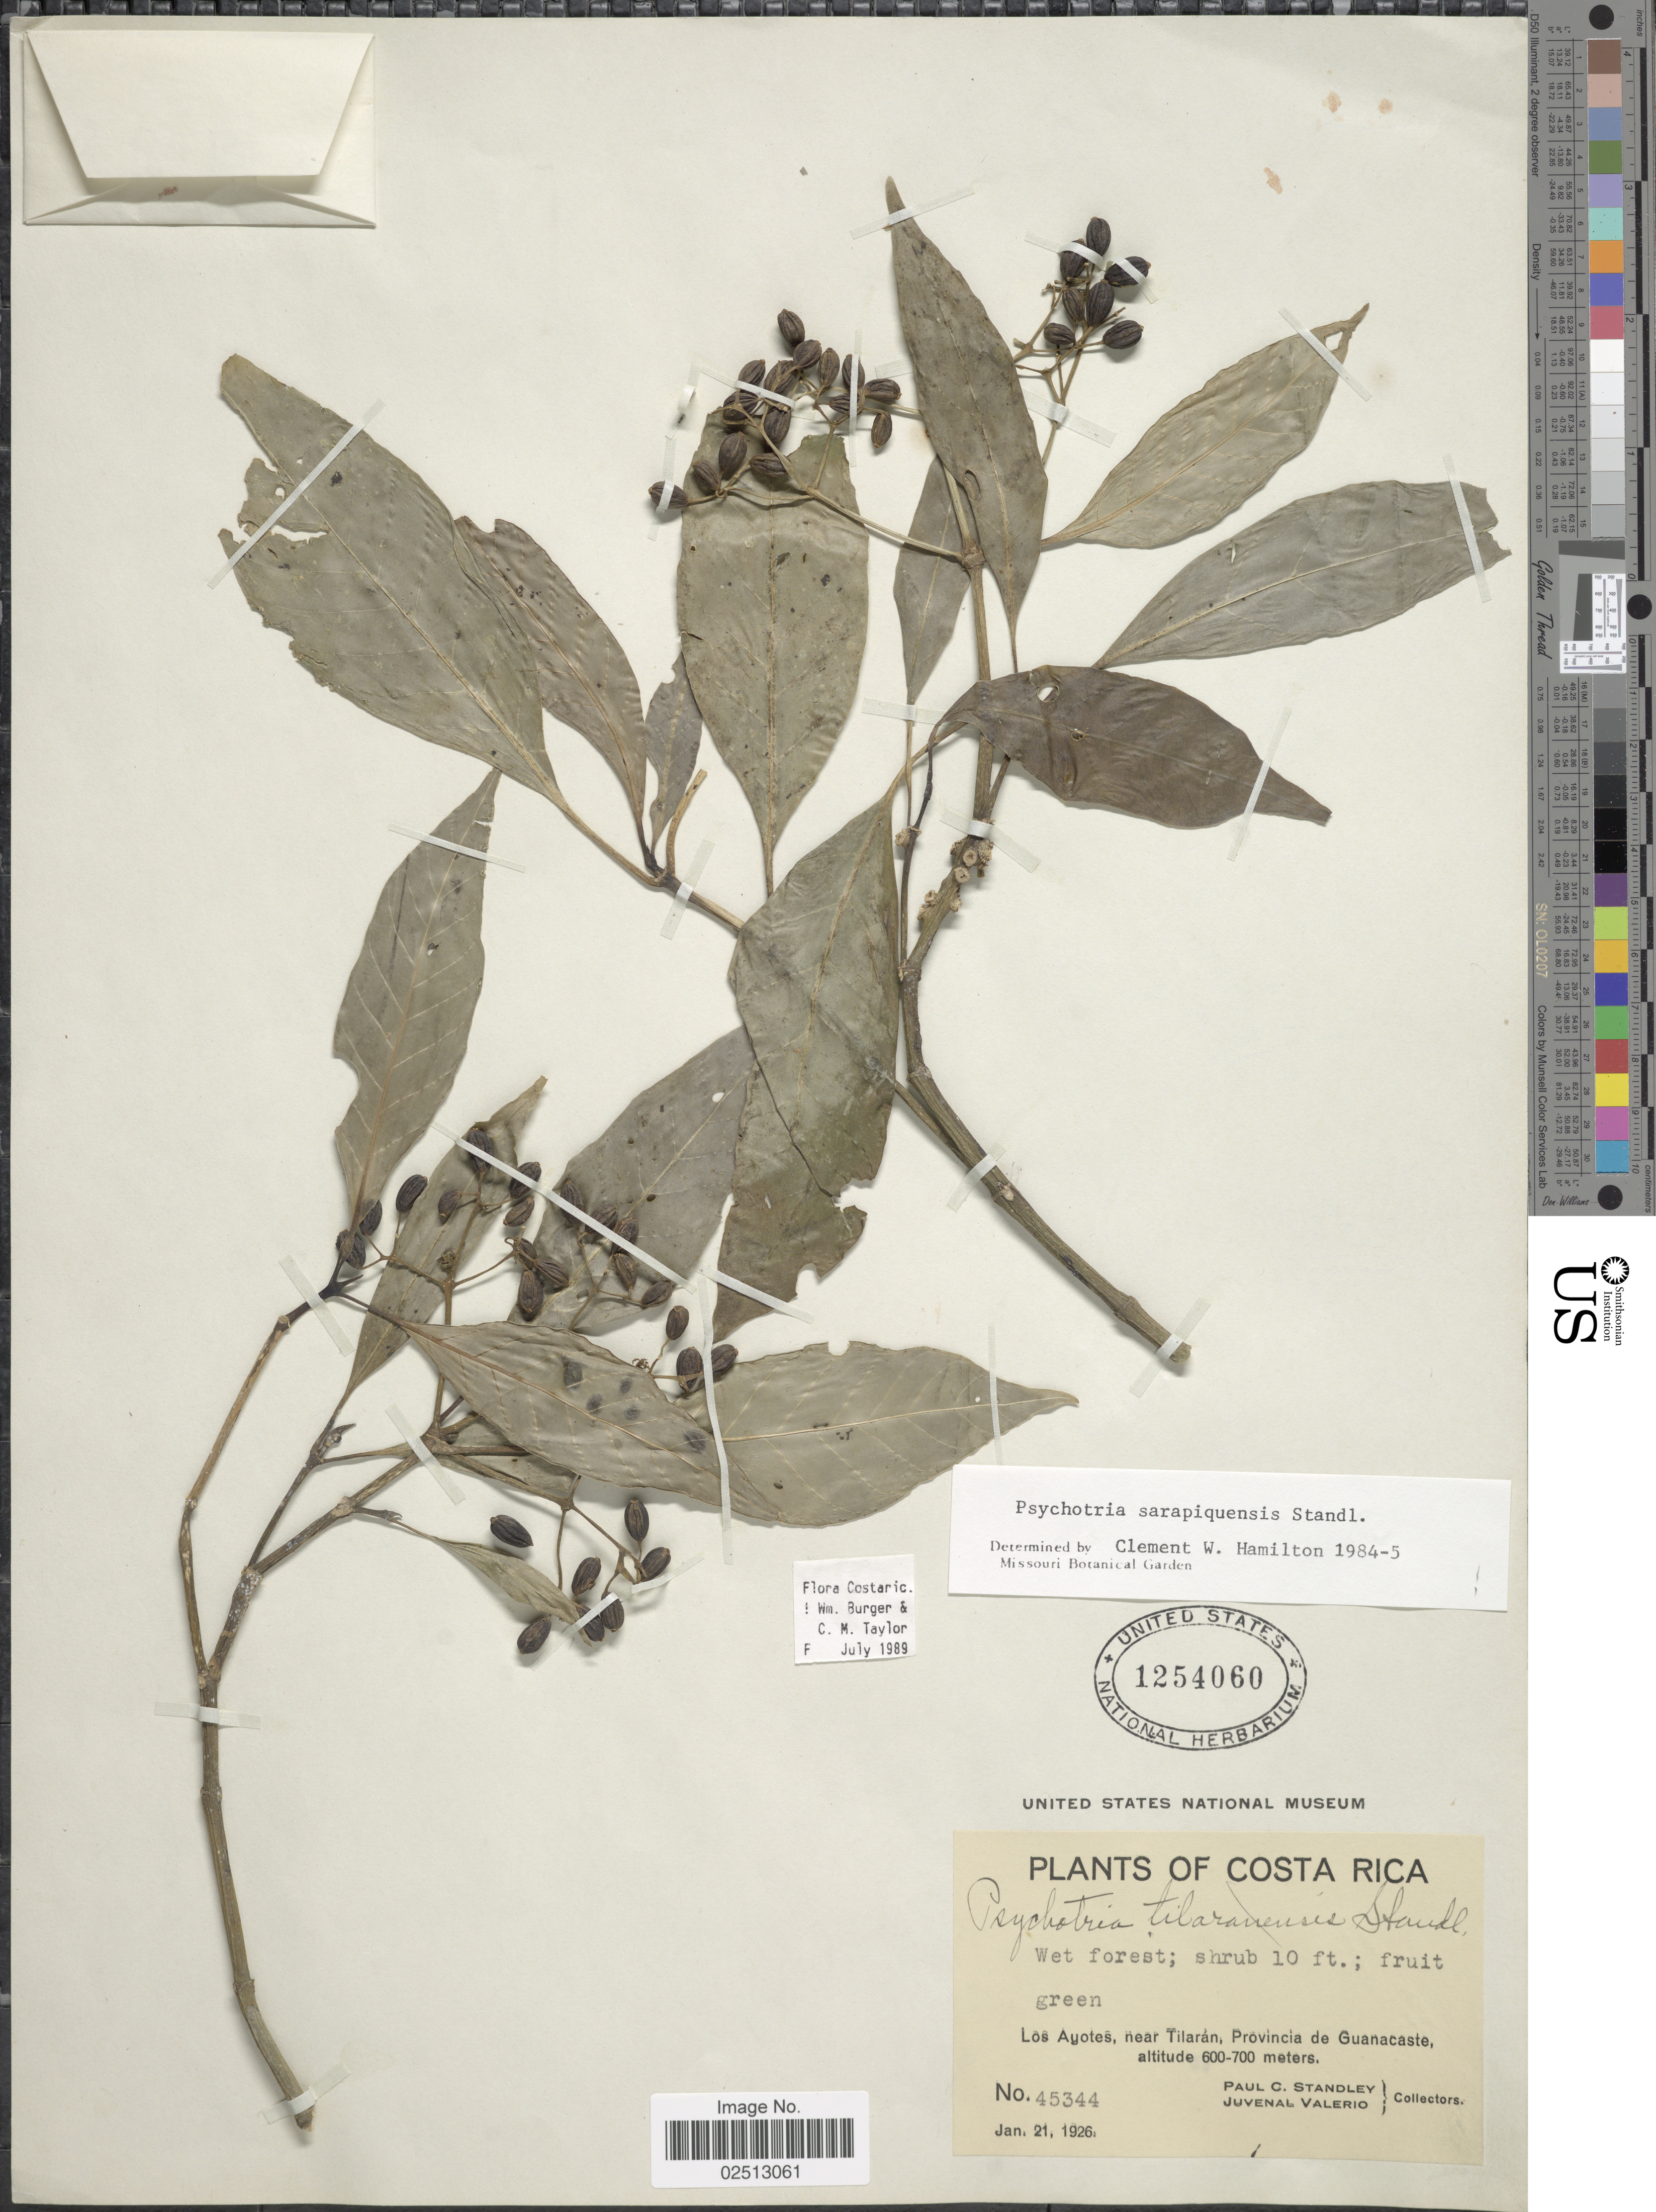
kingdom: Plantae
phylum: Tracheophyta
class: Magnoliopsida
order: Gentianales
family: Rubiaceae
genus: Psychotria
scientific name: Psychotria sarapiquensis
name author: Standl.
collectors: P. C. Standley & J. Valerio R.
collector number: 45344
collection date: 1926-01-21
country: Costa Rica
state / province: Guanacaste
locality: Costa Rica. Los Ayotes. near Tilaran, Provincia de Guanacaste.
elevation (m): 600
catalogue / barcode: US 1254060